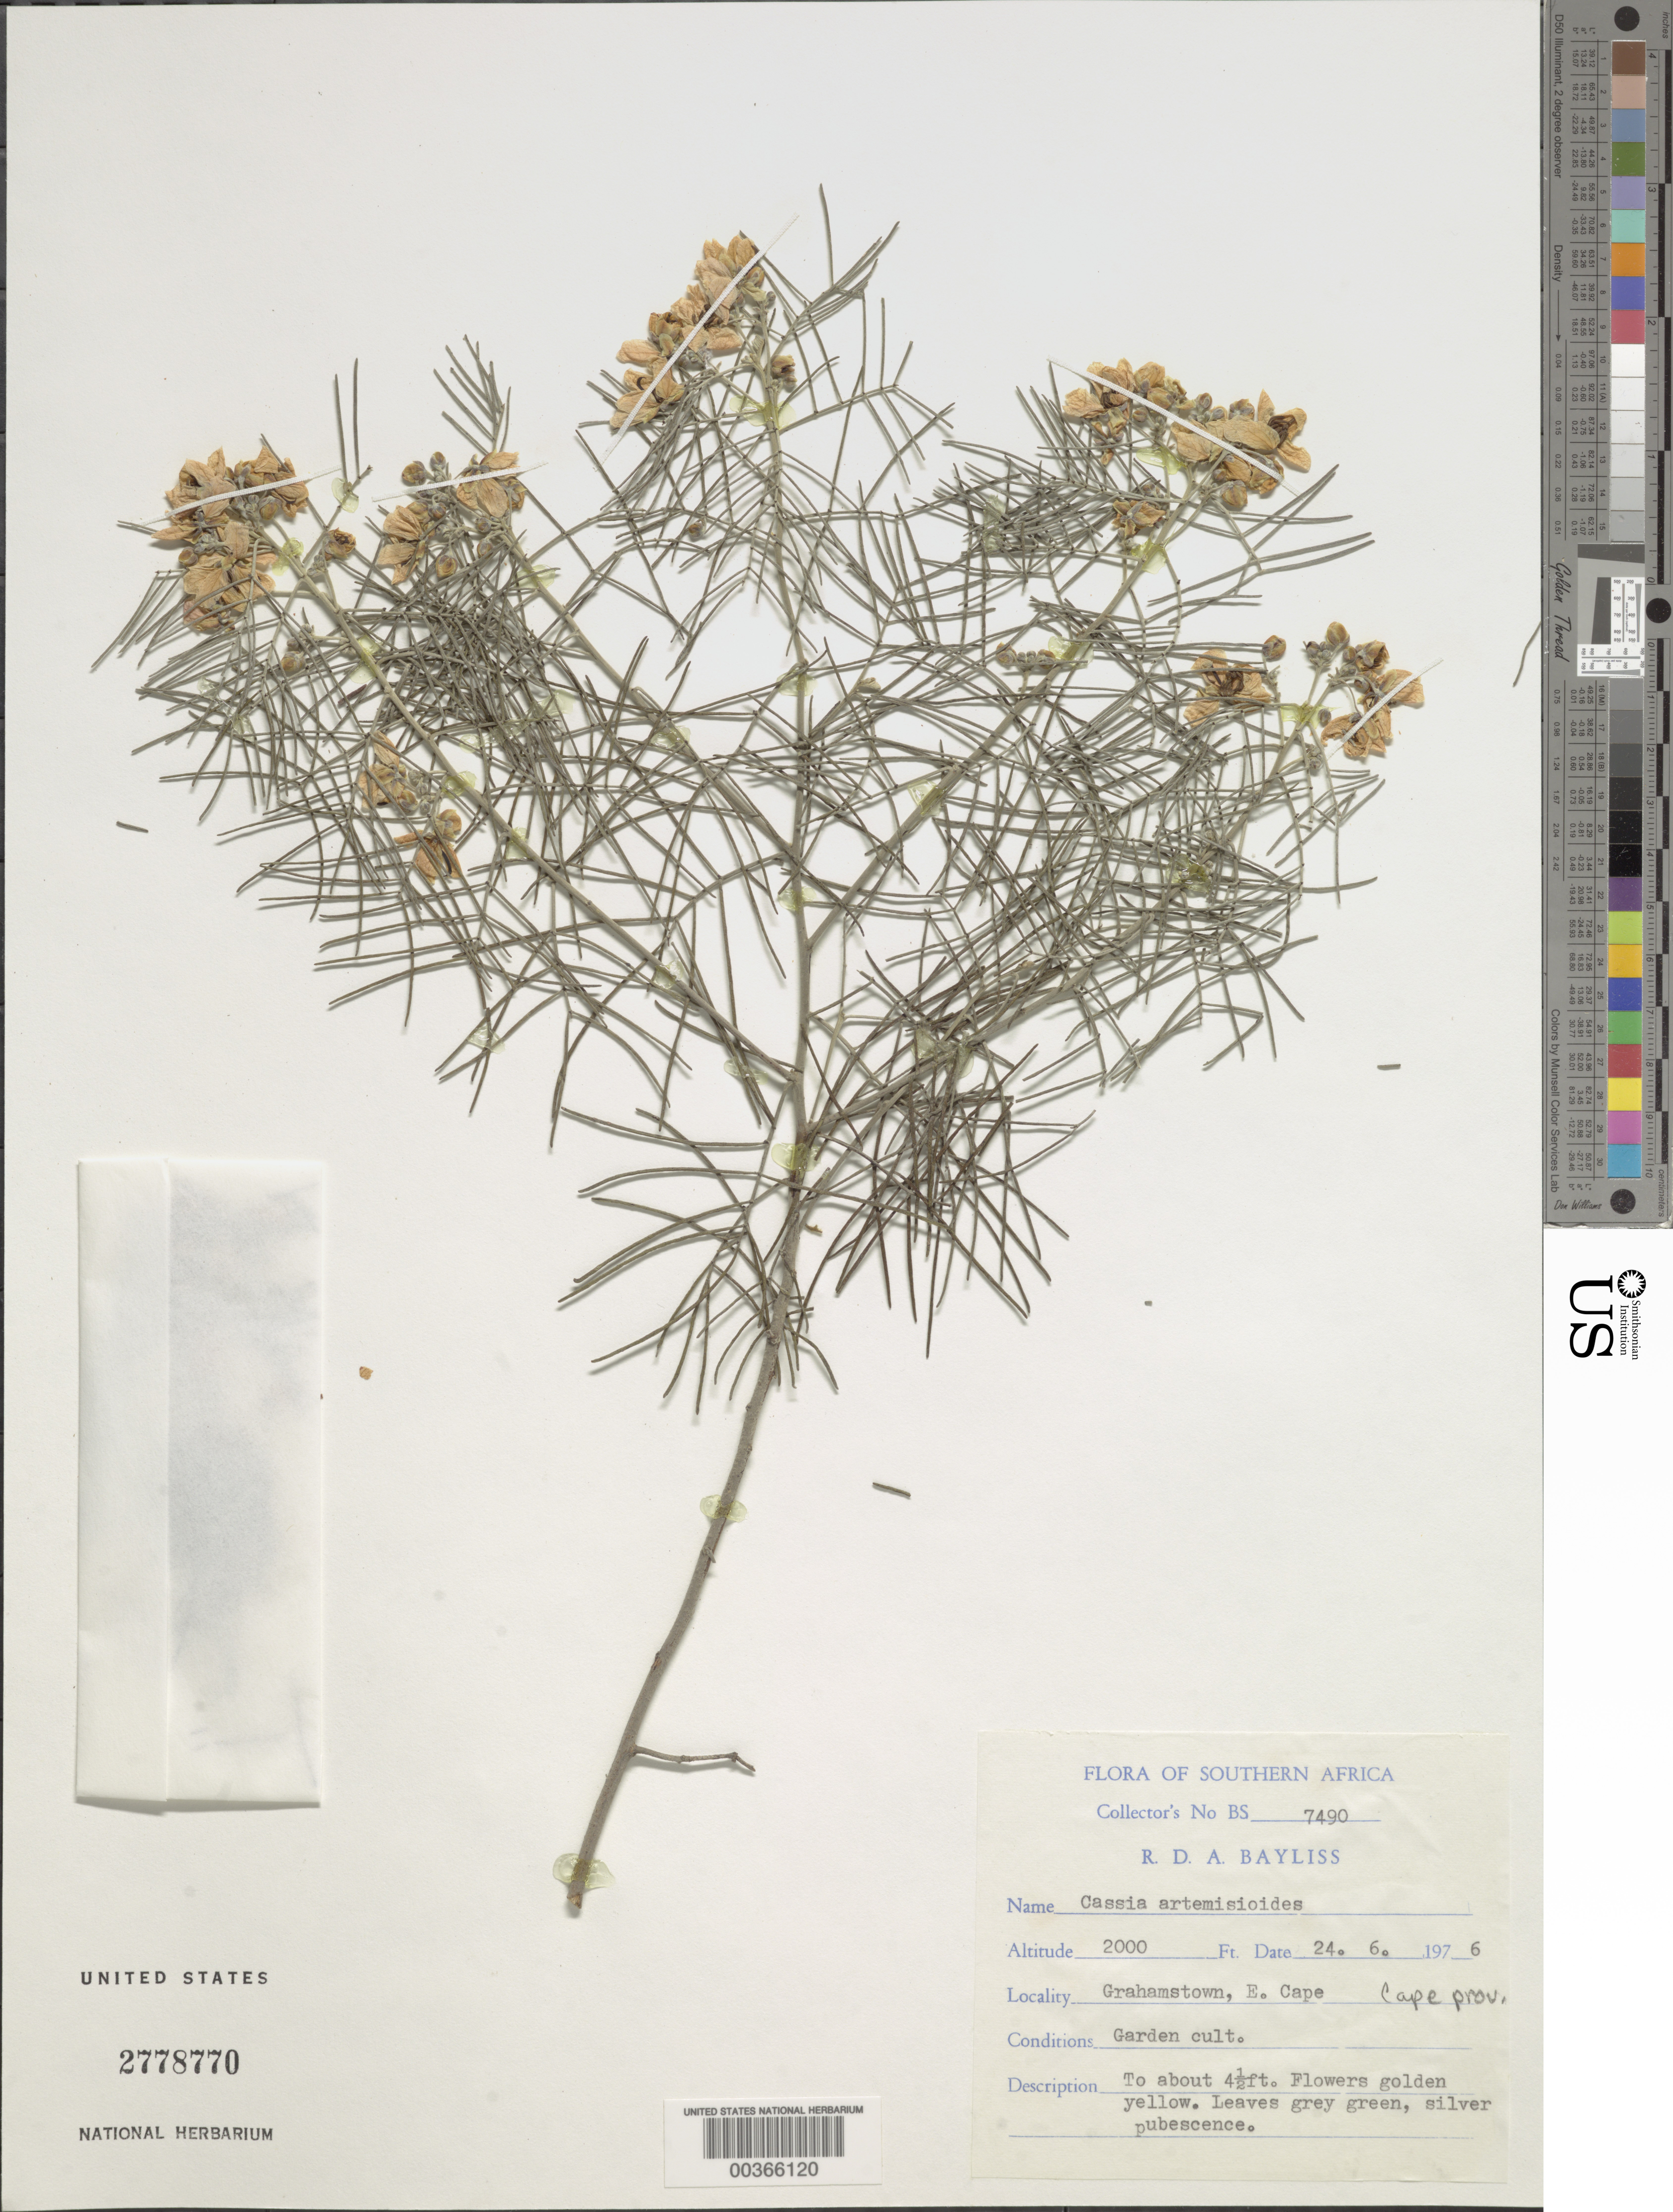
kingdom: Plantae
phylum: Tracheophyta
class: Magnoliopsida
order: Fabales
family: Fabaceae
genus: Senna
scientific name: Senna artemisioides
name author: (Gaudich. ex DC.) Randell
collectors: R. D. Bayliss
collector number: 7490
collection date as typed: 24 Jun 1976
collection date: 1976-06-24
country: South Africa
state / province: Eastern Cape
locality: Grahamstown, e. cape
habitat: Garden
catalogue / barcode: US 2778770